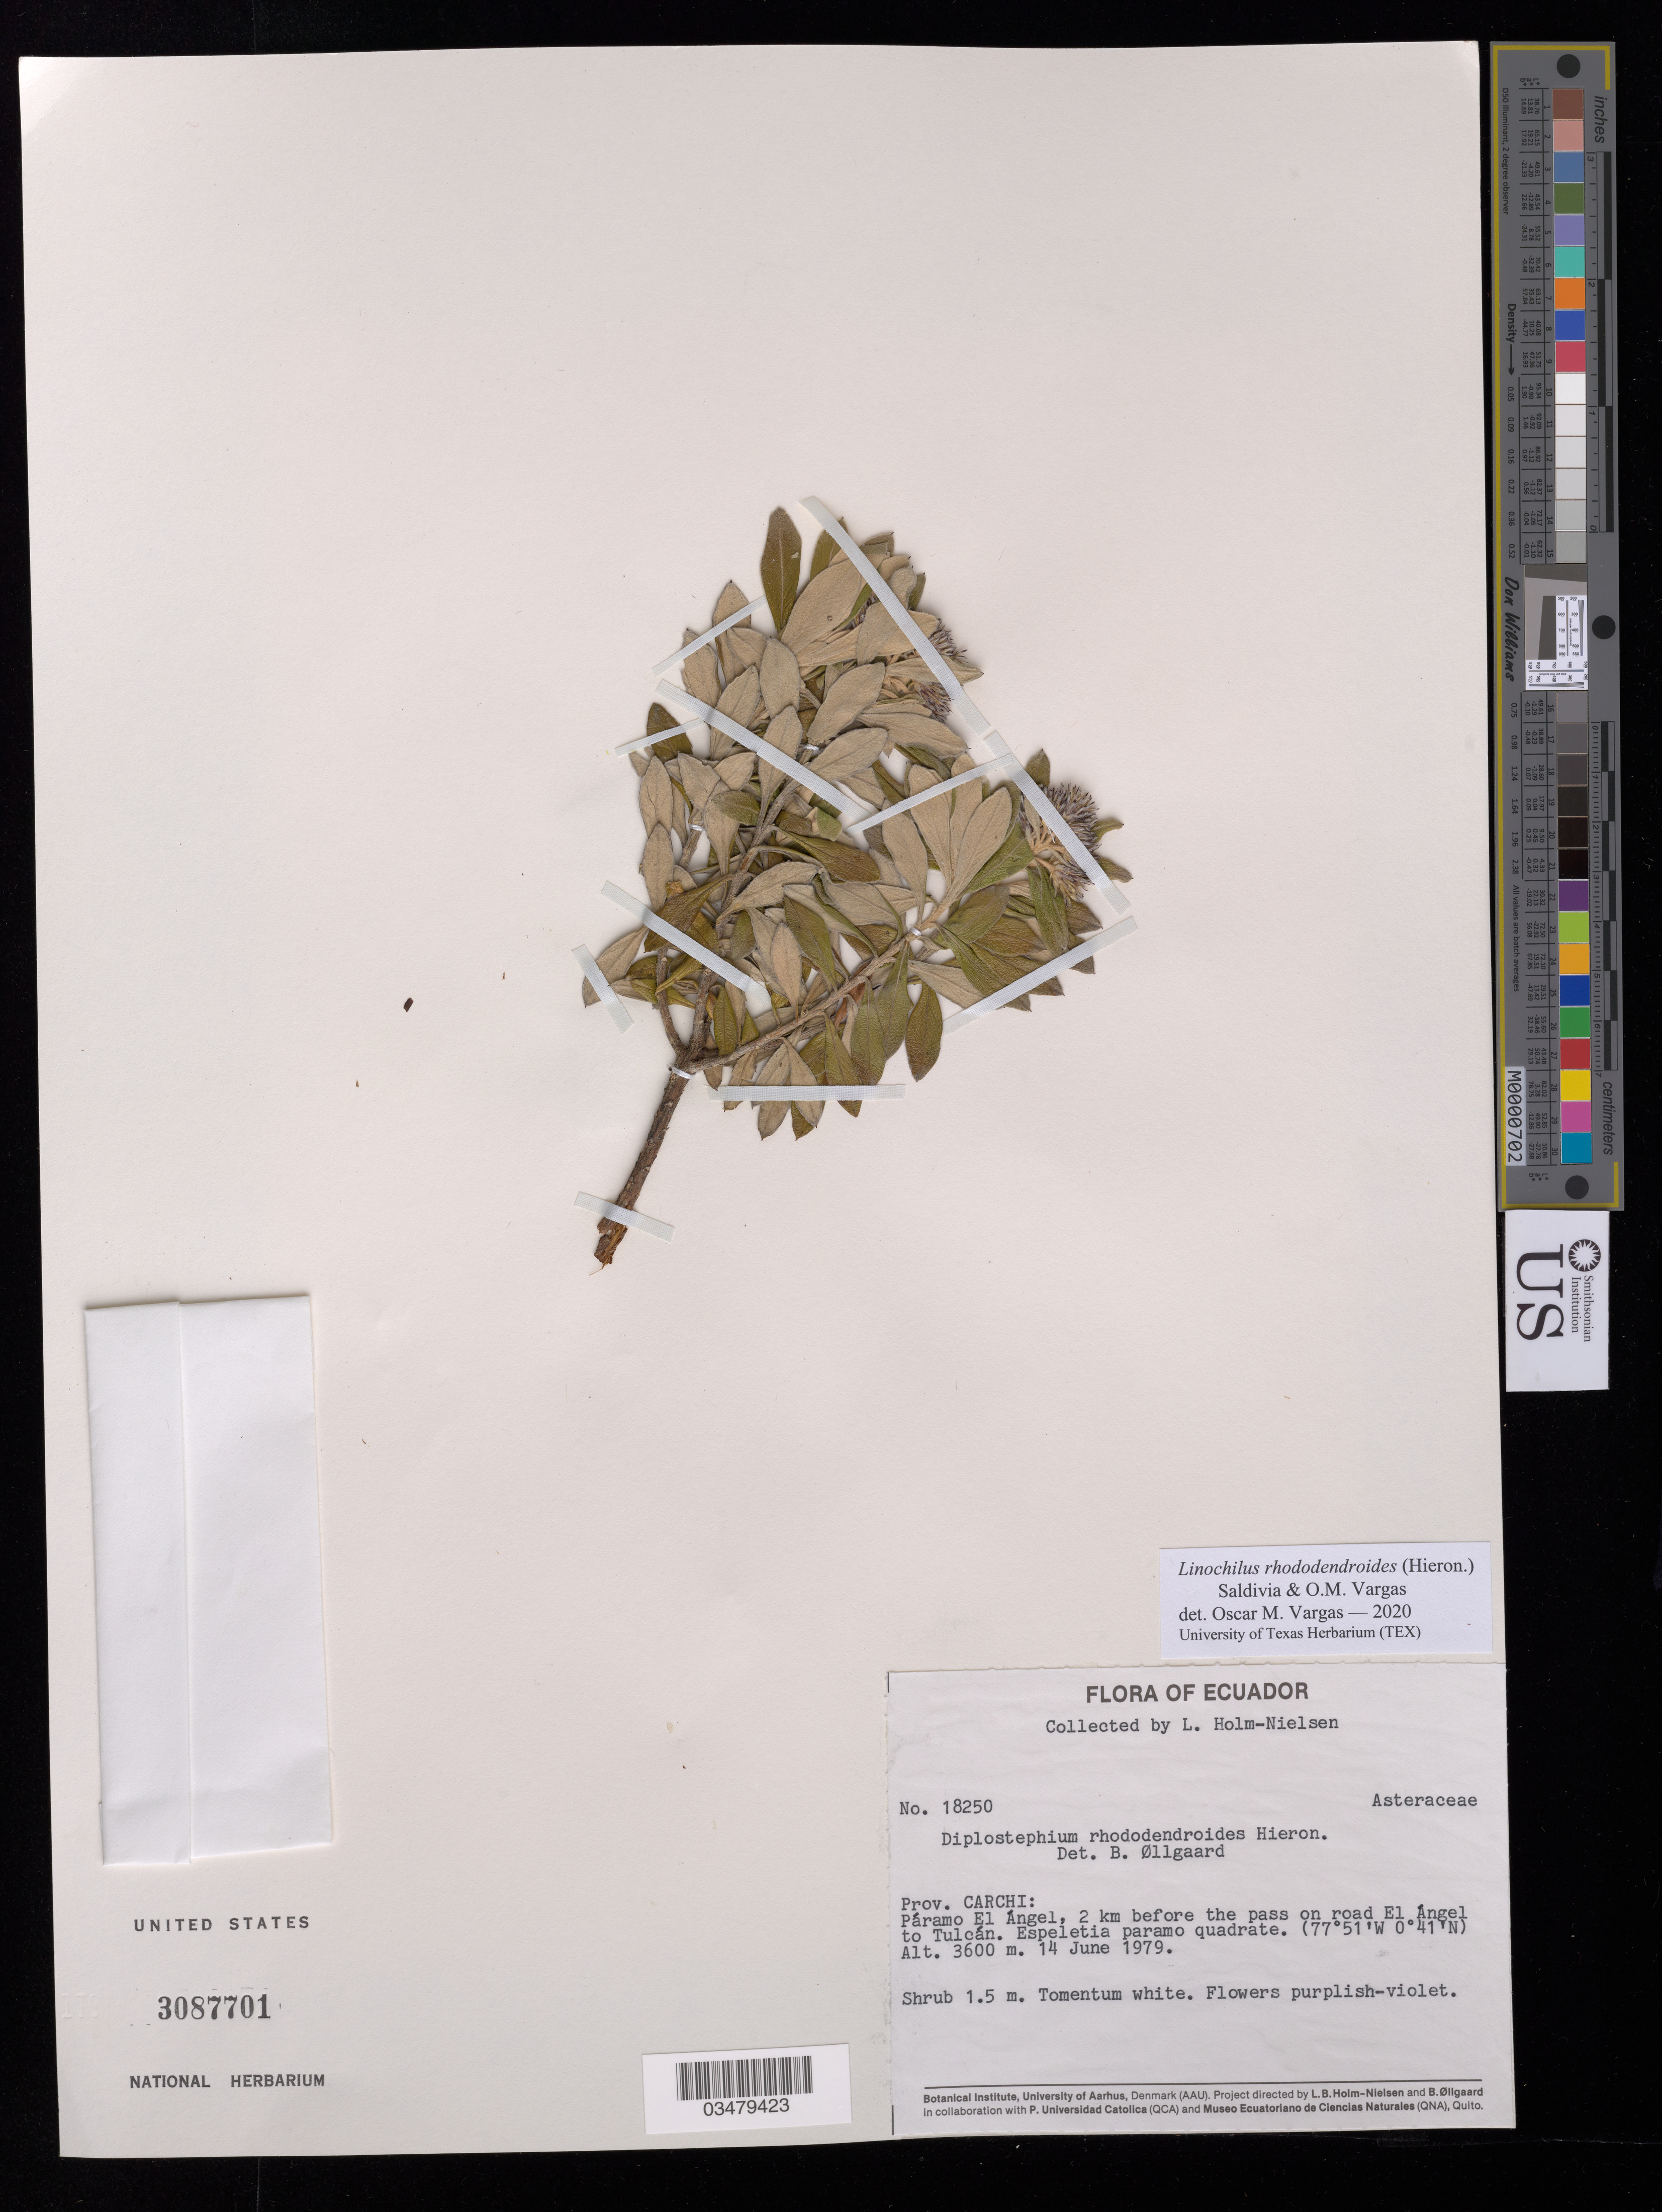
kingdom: Plantae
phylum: Tracheophyta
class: Magnoliopsida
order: Asterales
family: Asteraceae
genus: Linochilus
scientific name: Linochilus rhododendroides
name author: (Hieron.) Saldivia & O.M. Vargas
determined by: Vargas, Oscar M.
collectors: L. B. Holm-Nielsen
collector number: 18250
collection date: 1979-06-14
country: Ecuador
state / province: Carchi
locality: Páramo del Ángel. 2 km before de pass on road El Ángel to Tulcán. Espeletia páramo quadrate.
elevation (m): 3600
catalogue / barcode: US 3087701